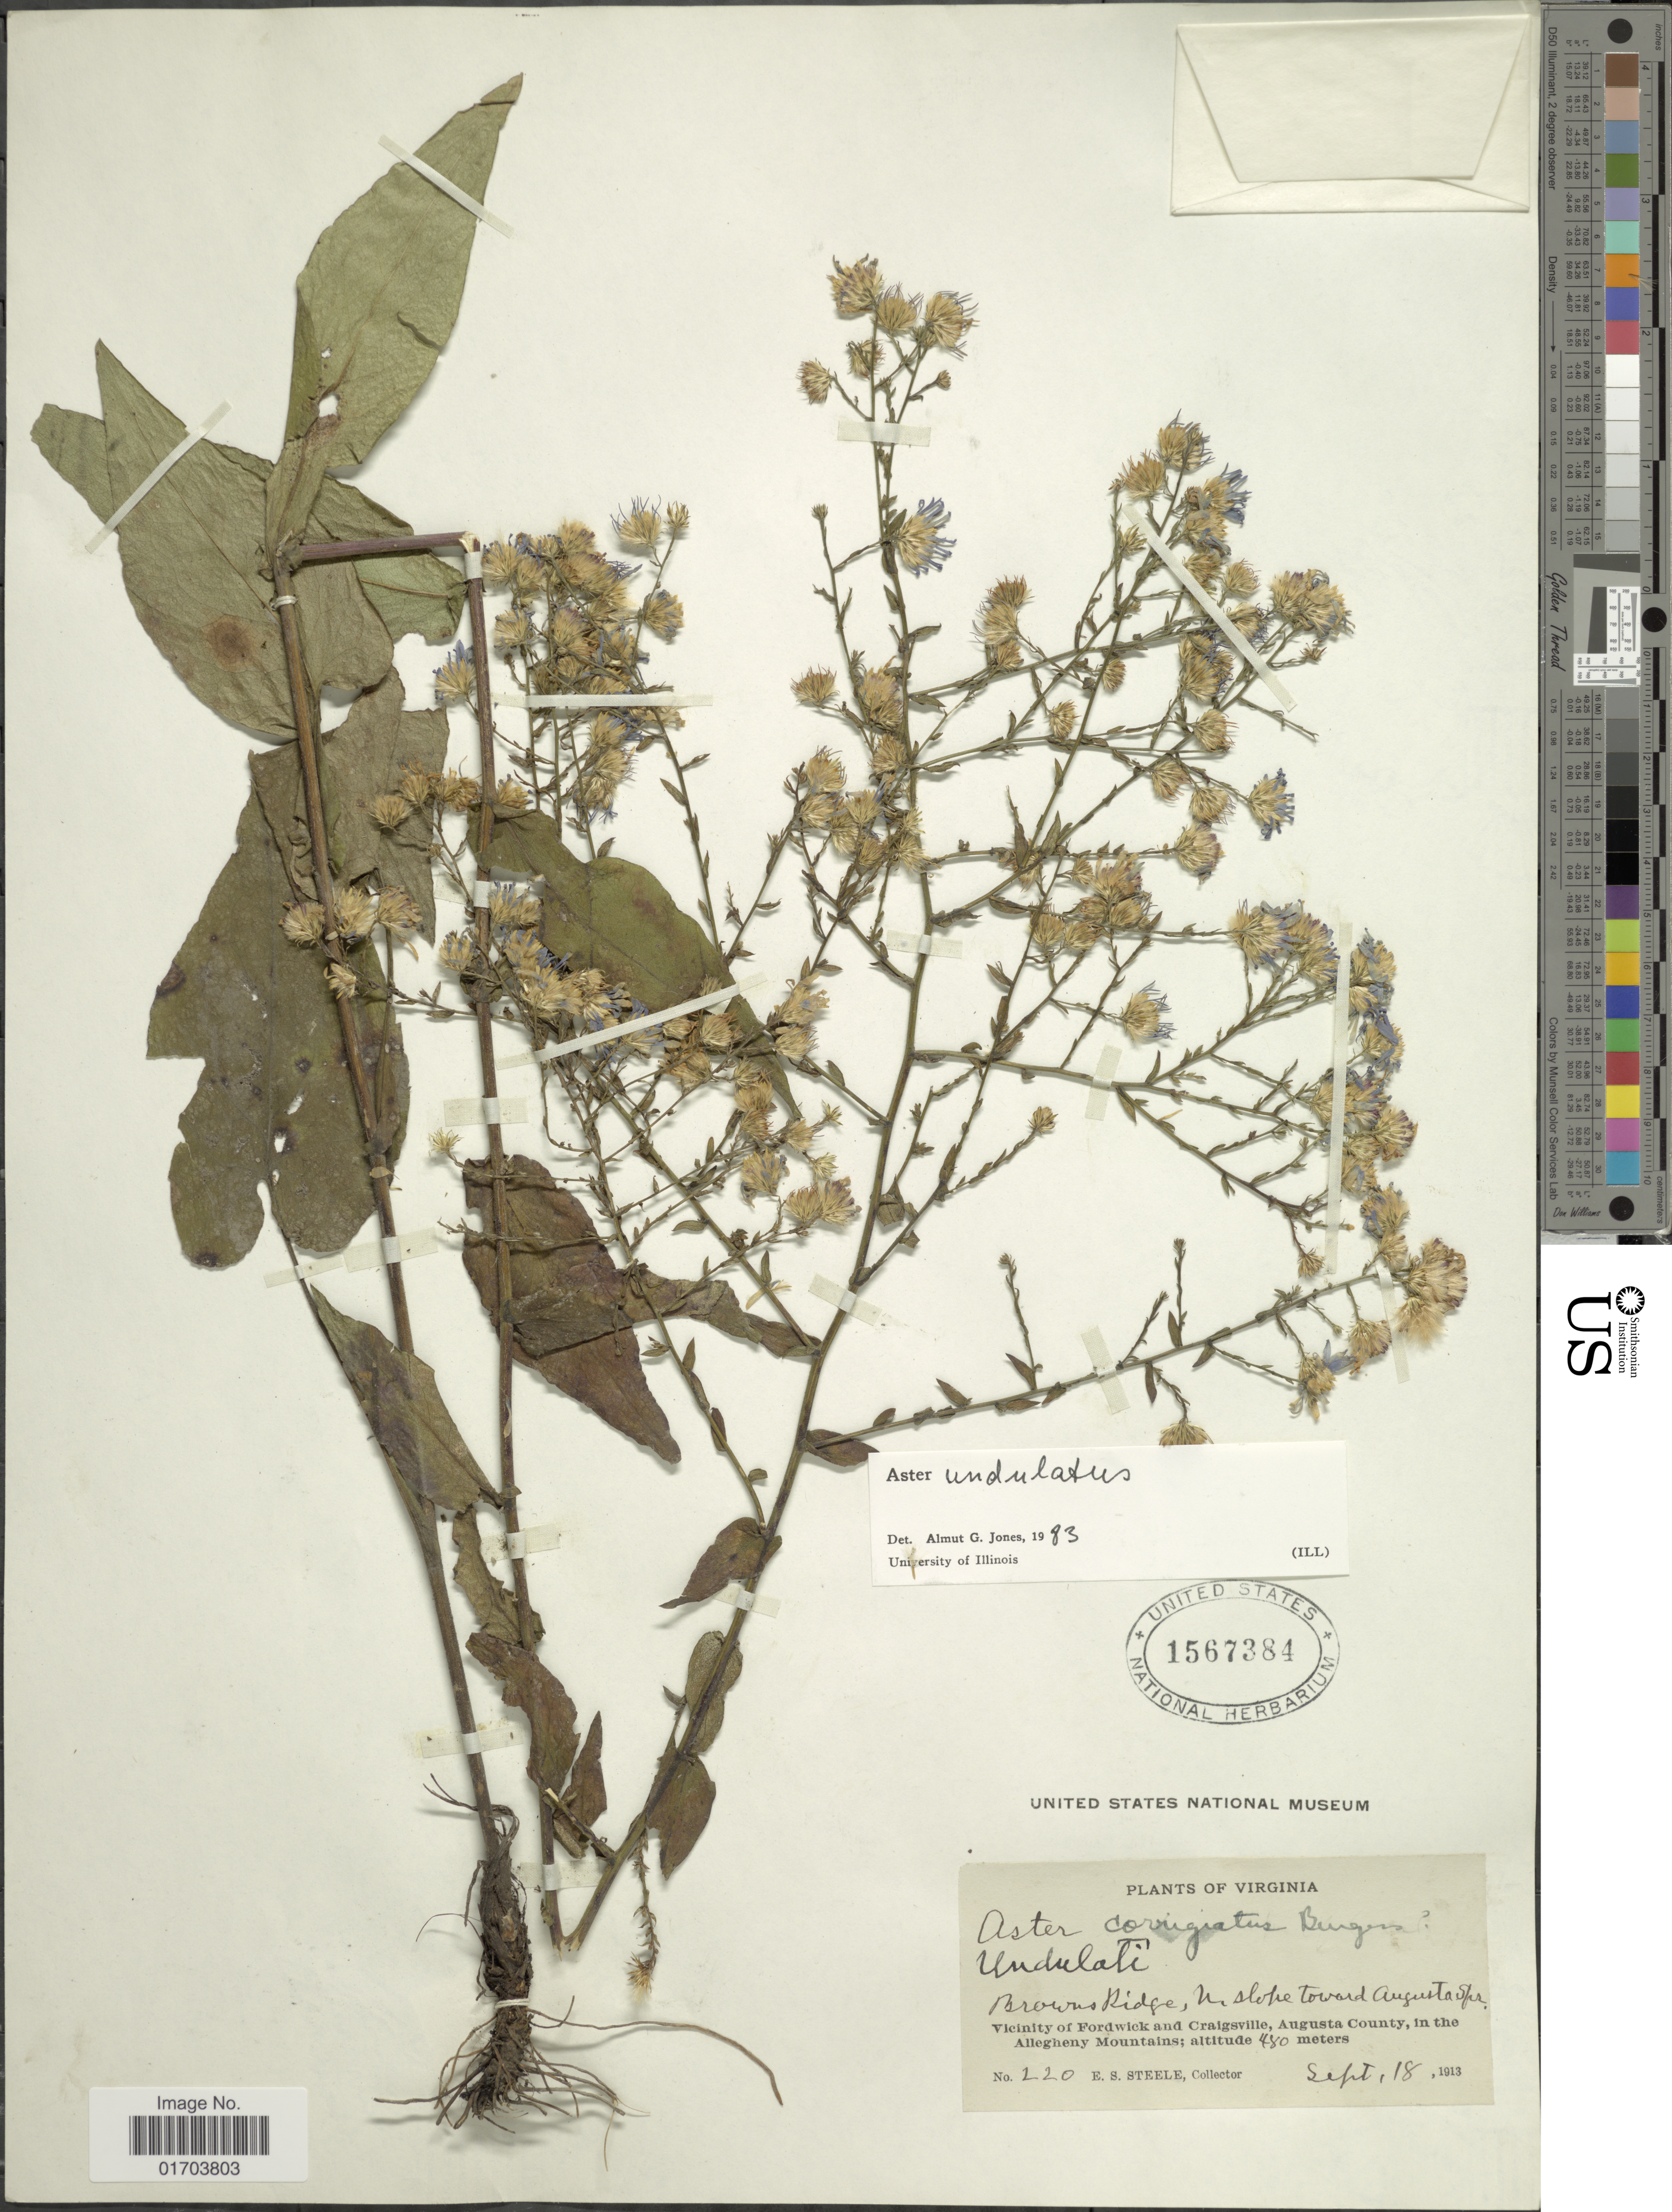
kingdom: Plantae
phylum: Tracheophyta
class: Magnoliopsida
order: Asterales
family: Asteraceae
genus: Symphyotrichum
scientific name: Symphyotrichum undulatum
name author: (L.) G.L. Nesom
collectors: E. Steele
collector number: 220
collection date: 1913-09-18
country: United States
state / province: Virginia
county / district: Augusta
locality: Brown Ridge, N. slope toward Augusta Spr. Vicinity of Fordwick and Craigsville, Augusta County, in the Allegheny Mountains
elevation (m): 480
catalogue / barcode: US 1567384